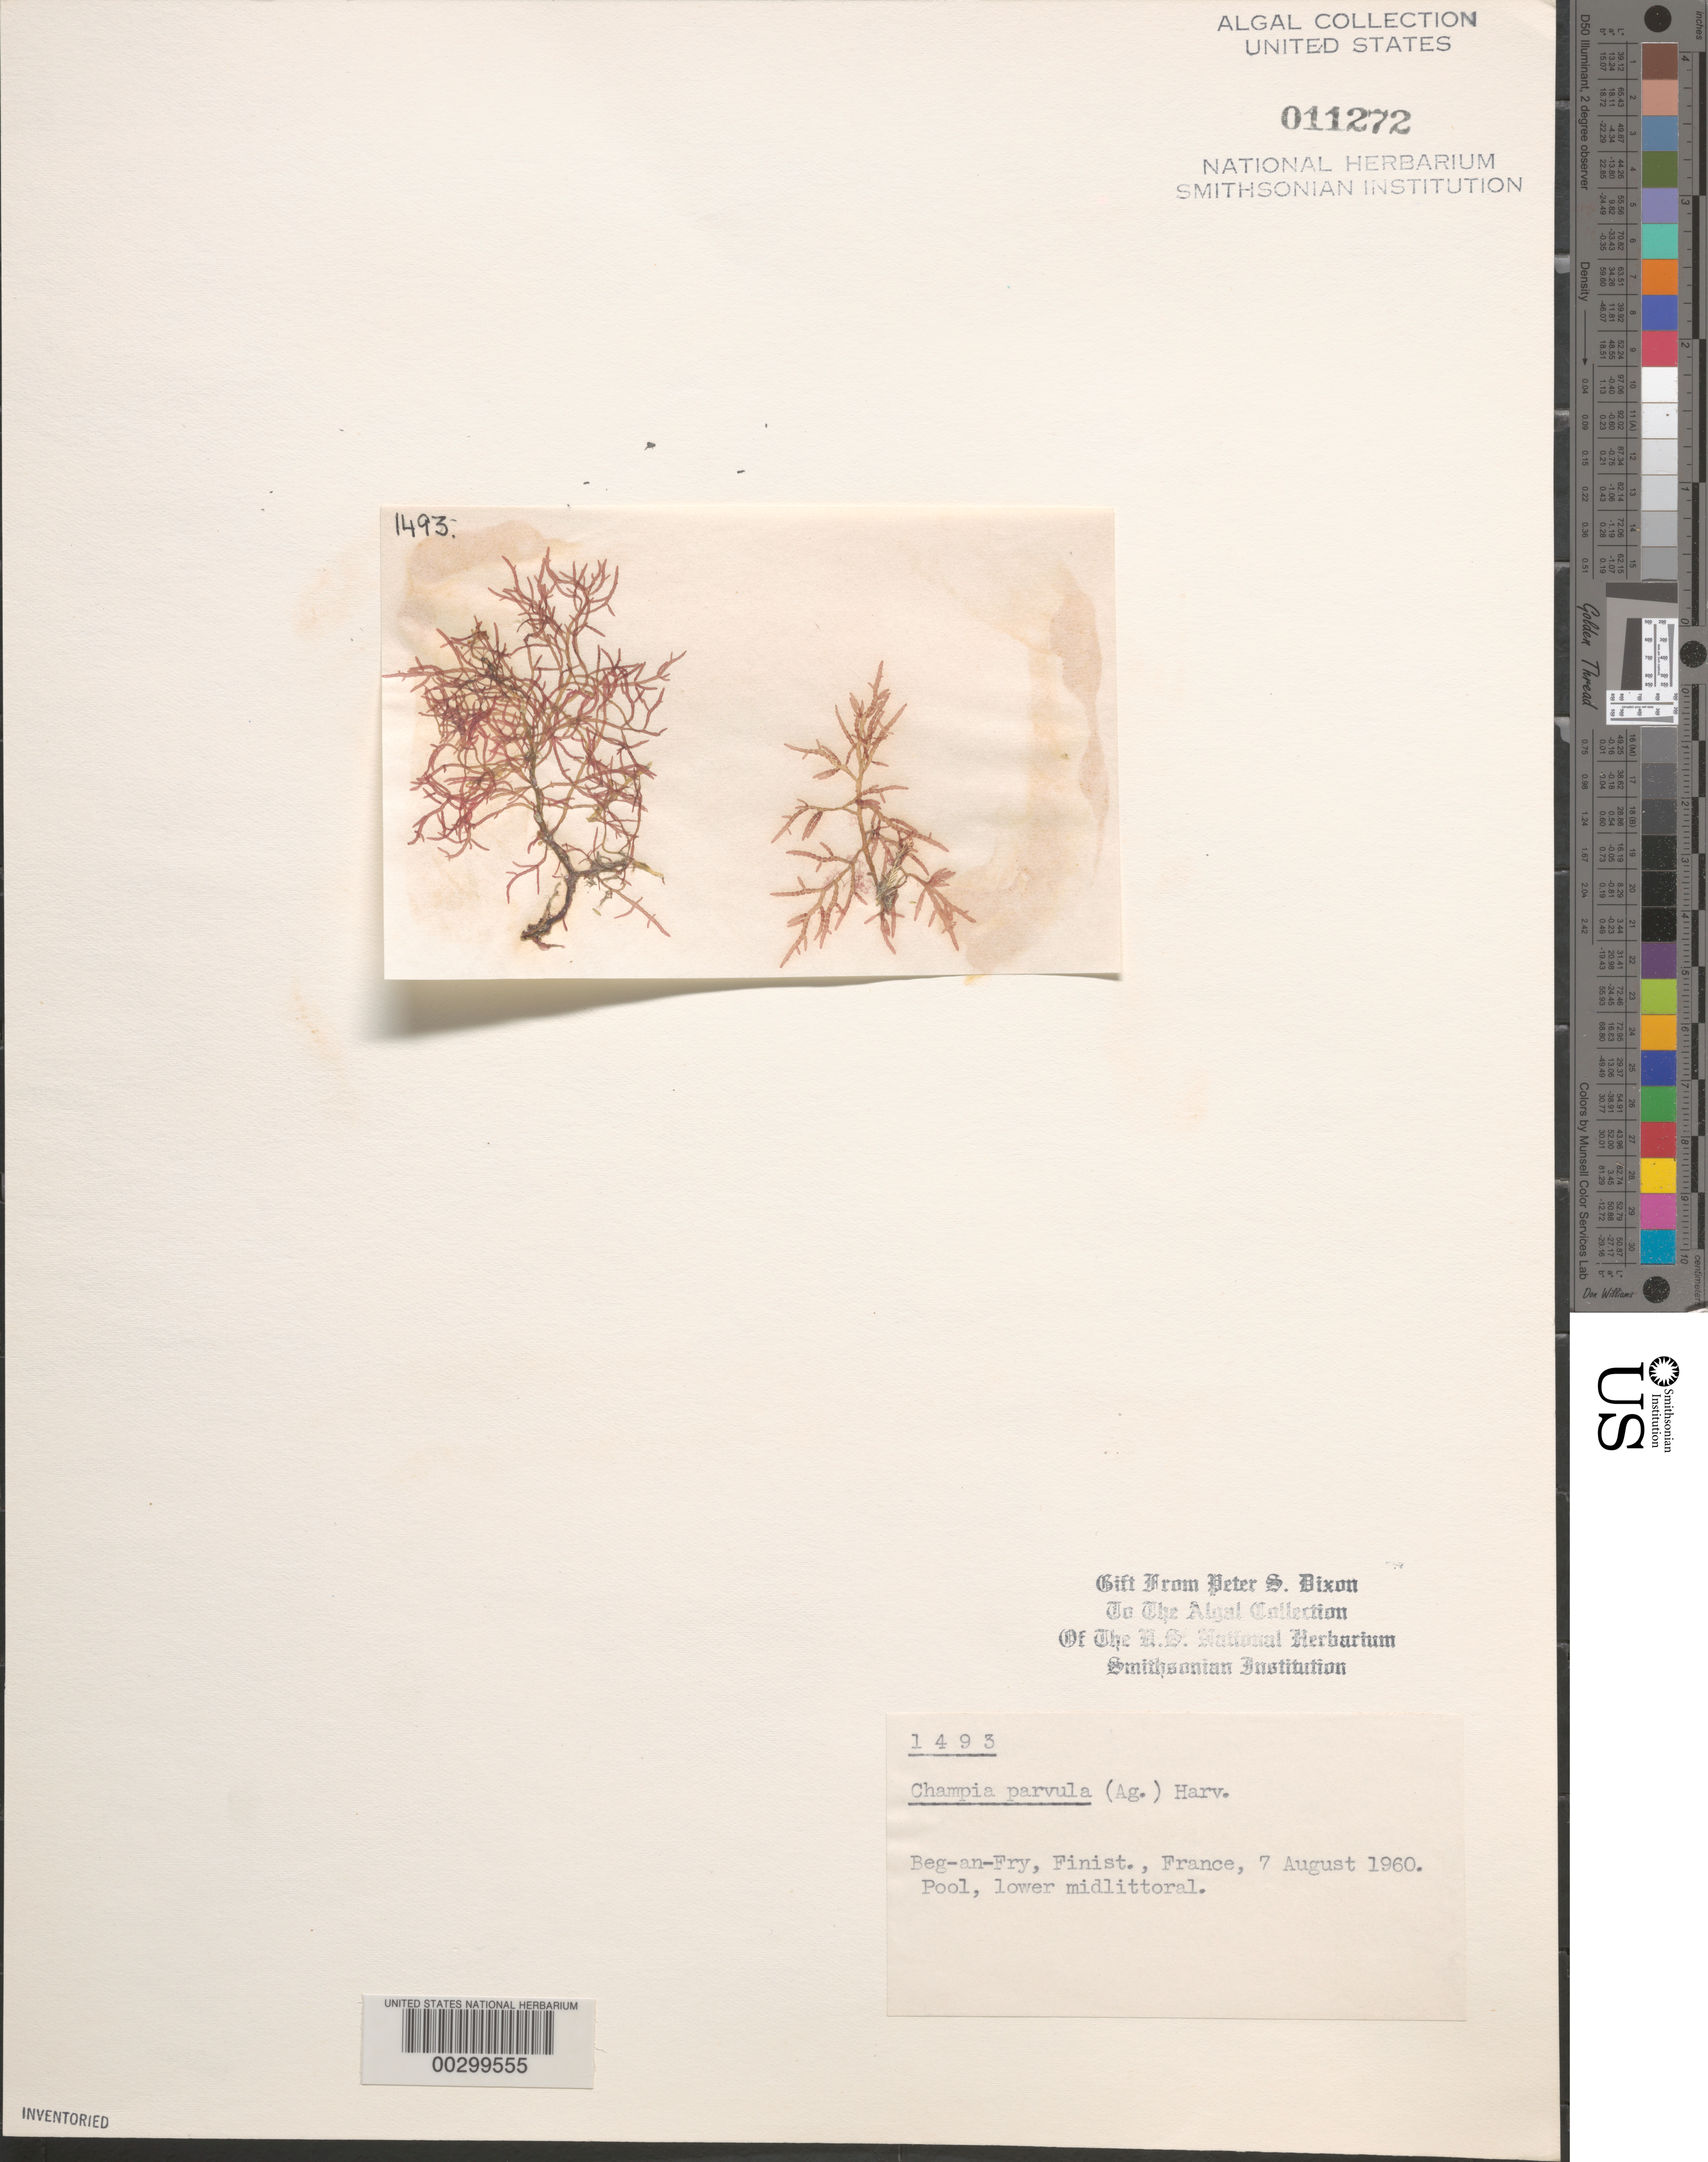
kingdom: Plantae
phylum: Rhodophyta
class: Florideophyceae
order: Rhodymeniales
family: Champiaceae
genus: Champia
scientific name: Champia parvula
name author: (C. Agardh) Harv.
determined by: Dixon, P. S.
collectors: P. S. Dixon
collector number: PSD 1493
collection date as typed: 07 Aug 1960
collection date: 1960-08-07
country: France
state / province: Bretagne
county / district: Finistère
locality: Beg-an-Fry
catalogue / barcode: US 11272